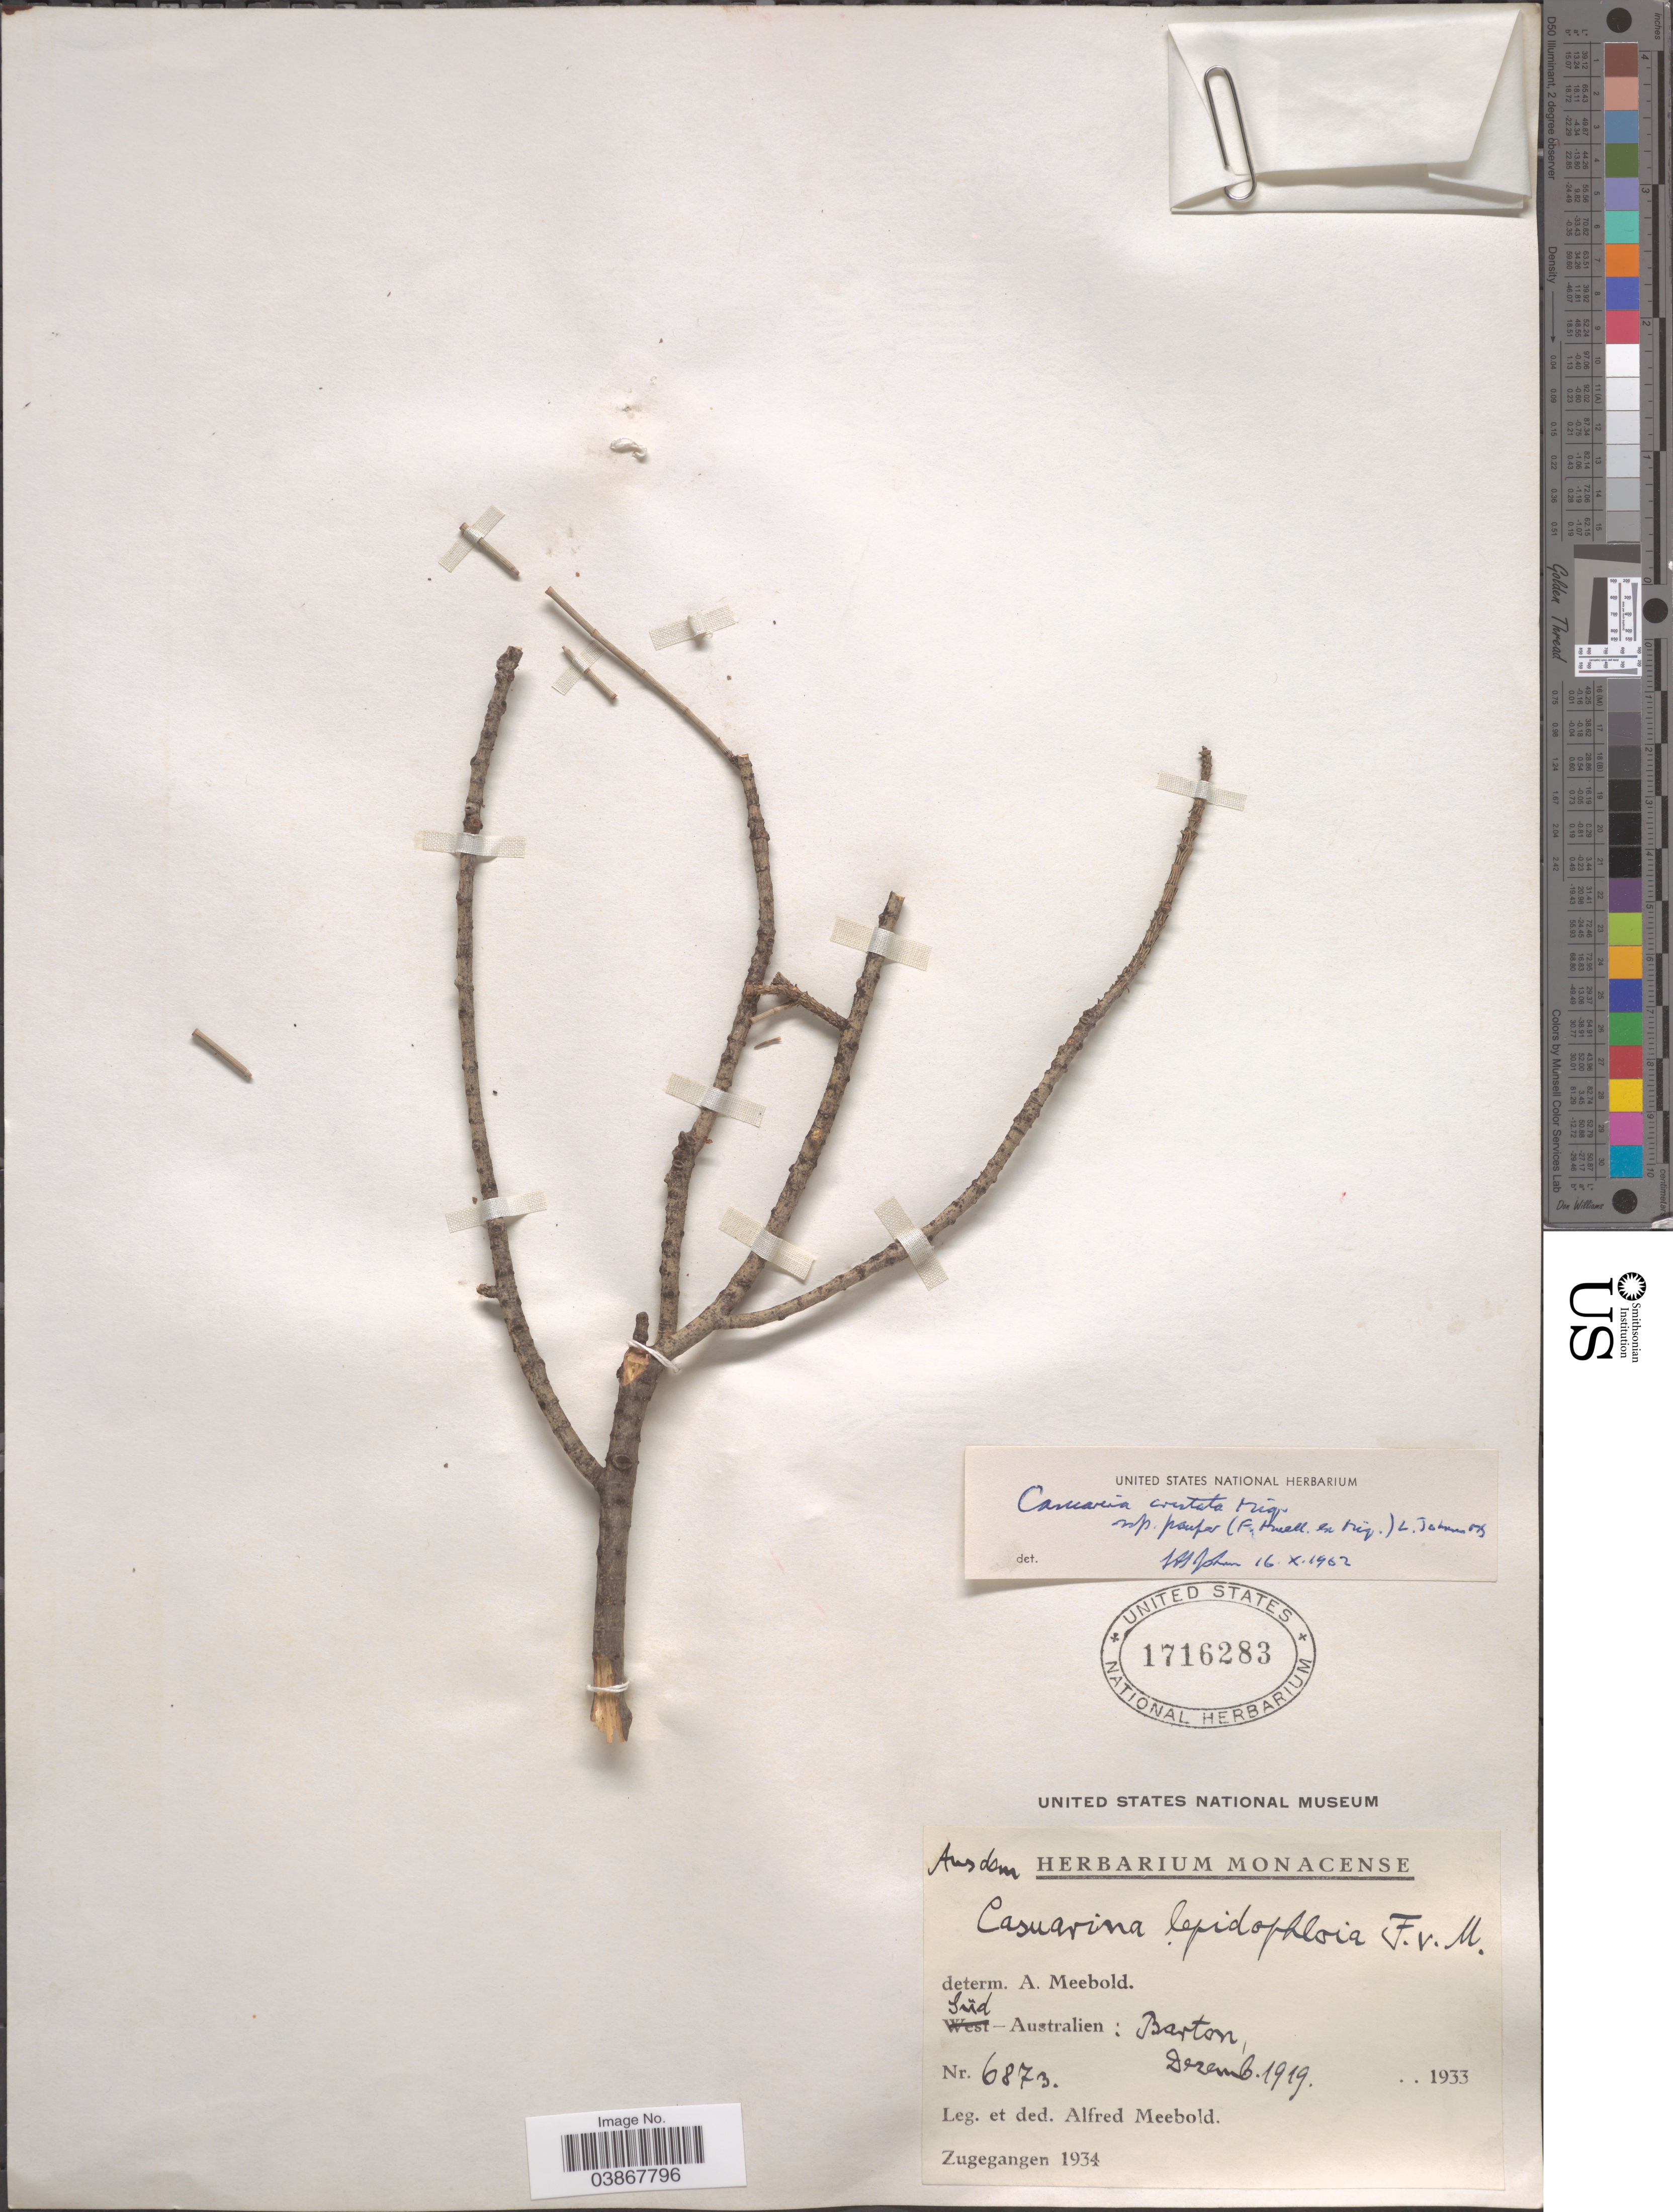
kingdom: Plantae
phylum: Tracheophyta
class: Magnoliopsida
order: Fagales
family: Casuarinaceae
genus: Casuarina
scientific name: Casuarina cristata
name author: Miq.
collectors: A. Meebold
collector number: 6873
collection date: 1919-12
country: Australia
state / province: South Australia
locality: Süd-Australien: Barton.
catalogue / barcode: US 1716283